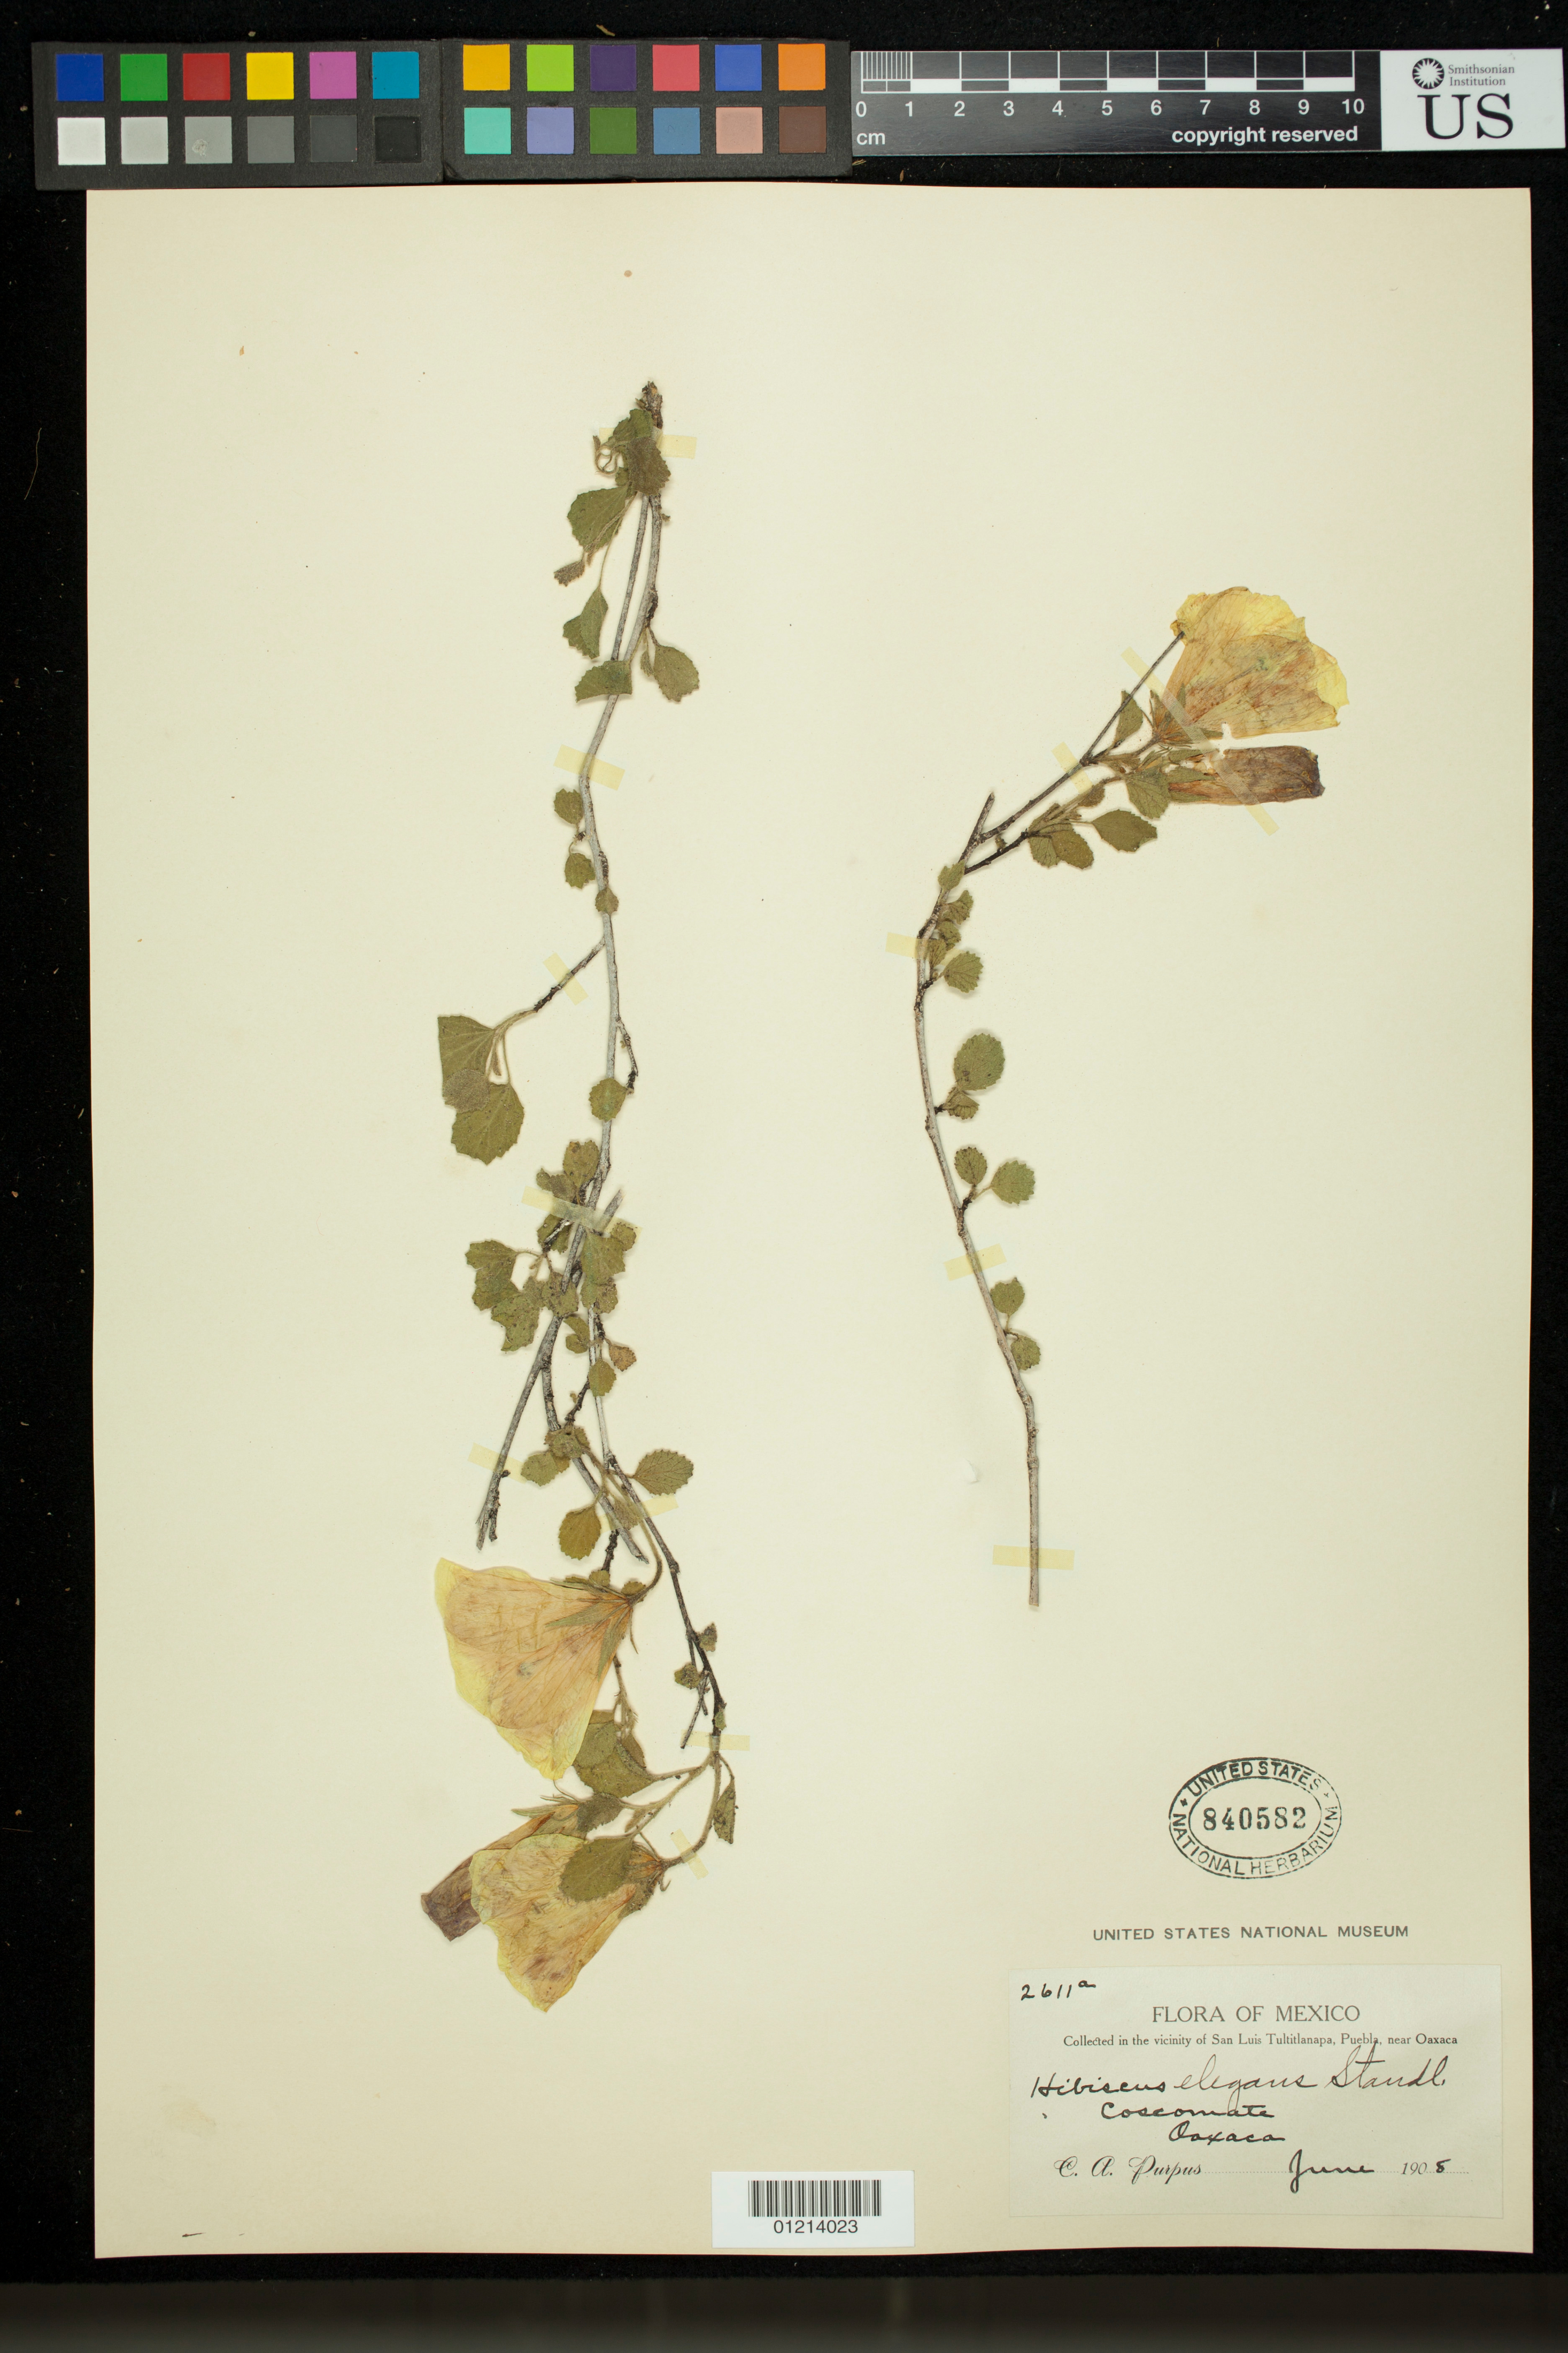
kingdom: Plantae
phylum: Tracheophyta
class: Magnoliopsida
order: Malvales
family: Malvaceae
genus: Hibiscus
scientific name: Hibiscus elegans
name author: Standl.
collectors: C. A. Purpus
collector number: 2611a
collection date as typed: Jun 1905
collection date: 1905-06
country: Mexico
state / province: Oaxaca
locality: Coscomate, Oaxaca: vicinity of San Luis Tultitlanapa, Puebla, near Oaxaca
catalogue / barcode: US 840582